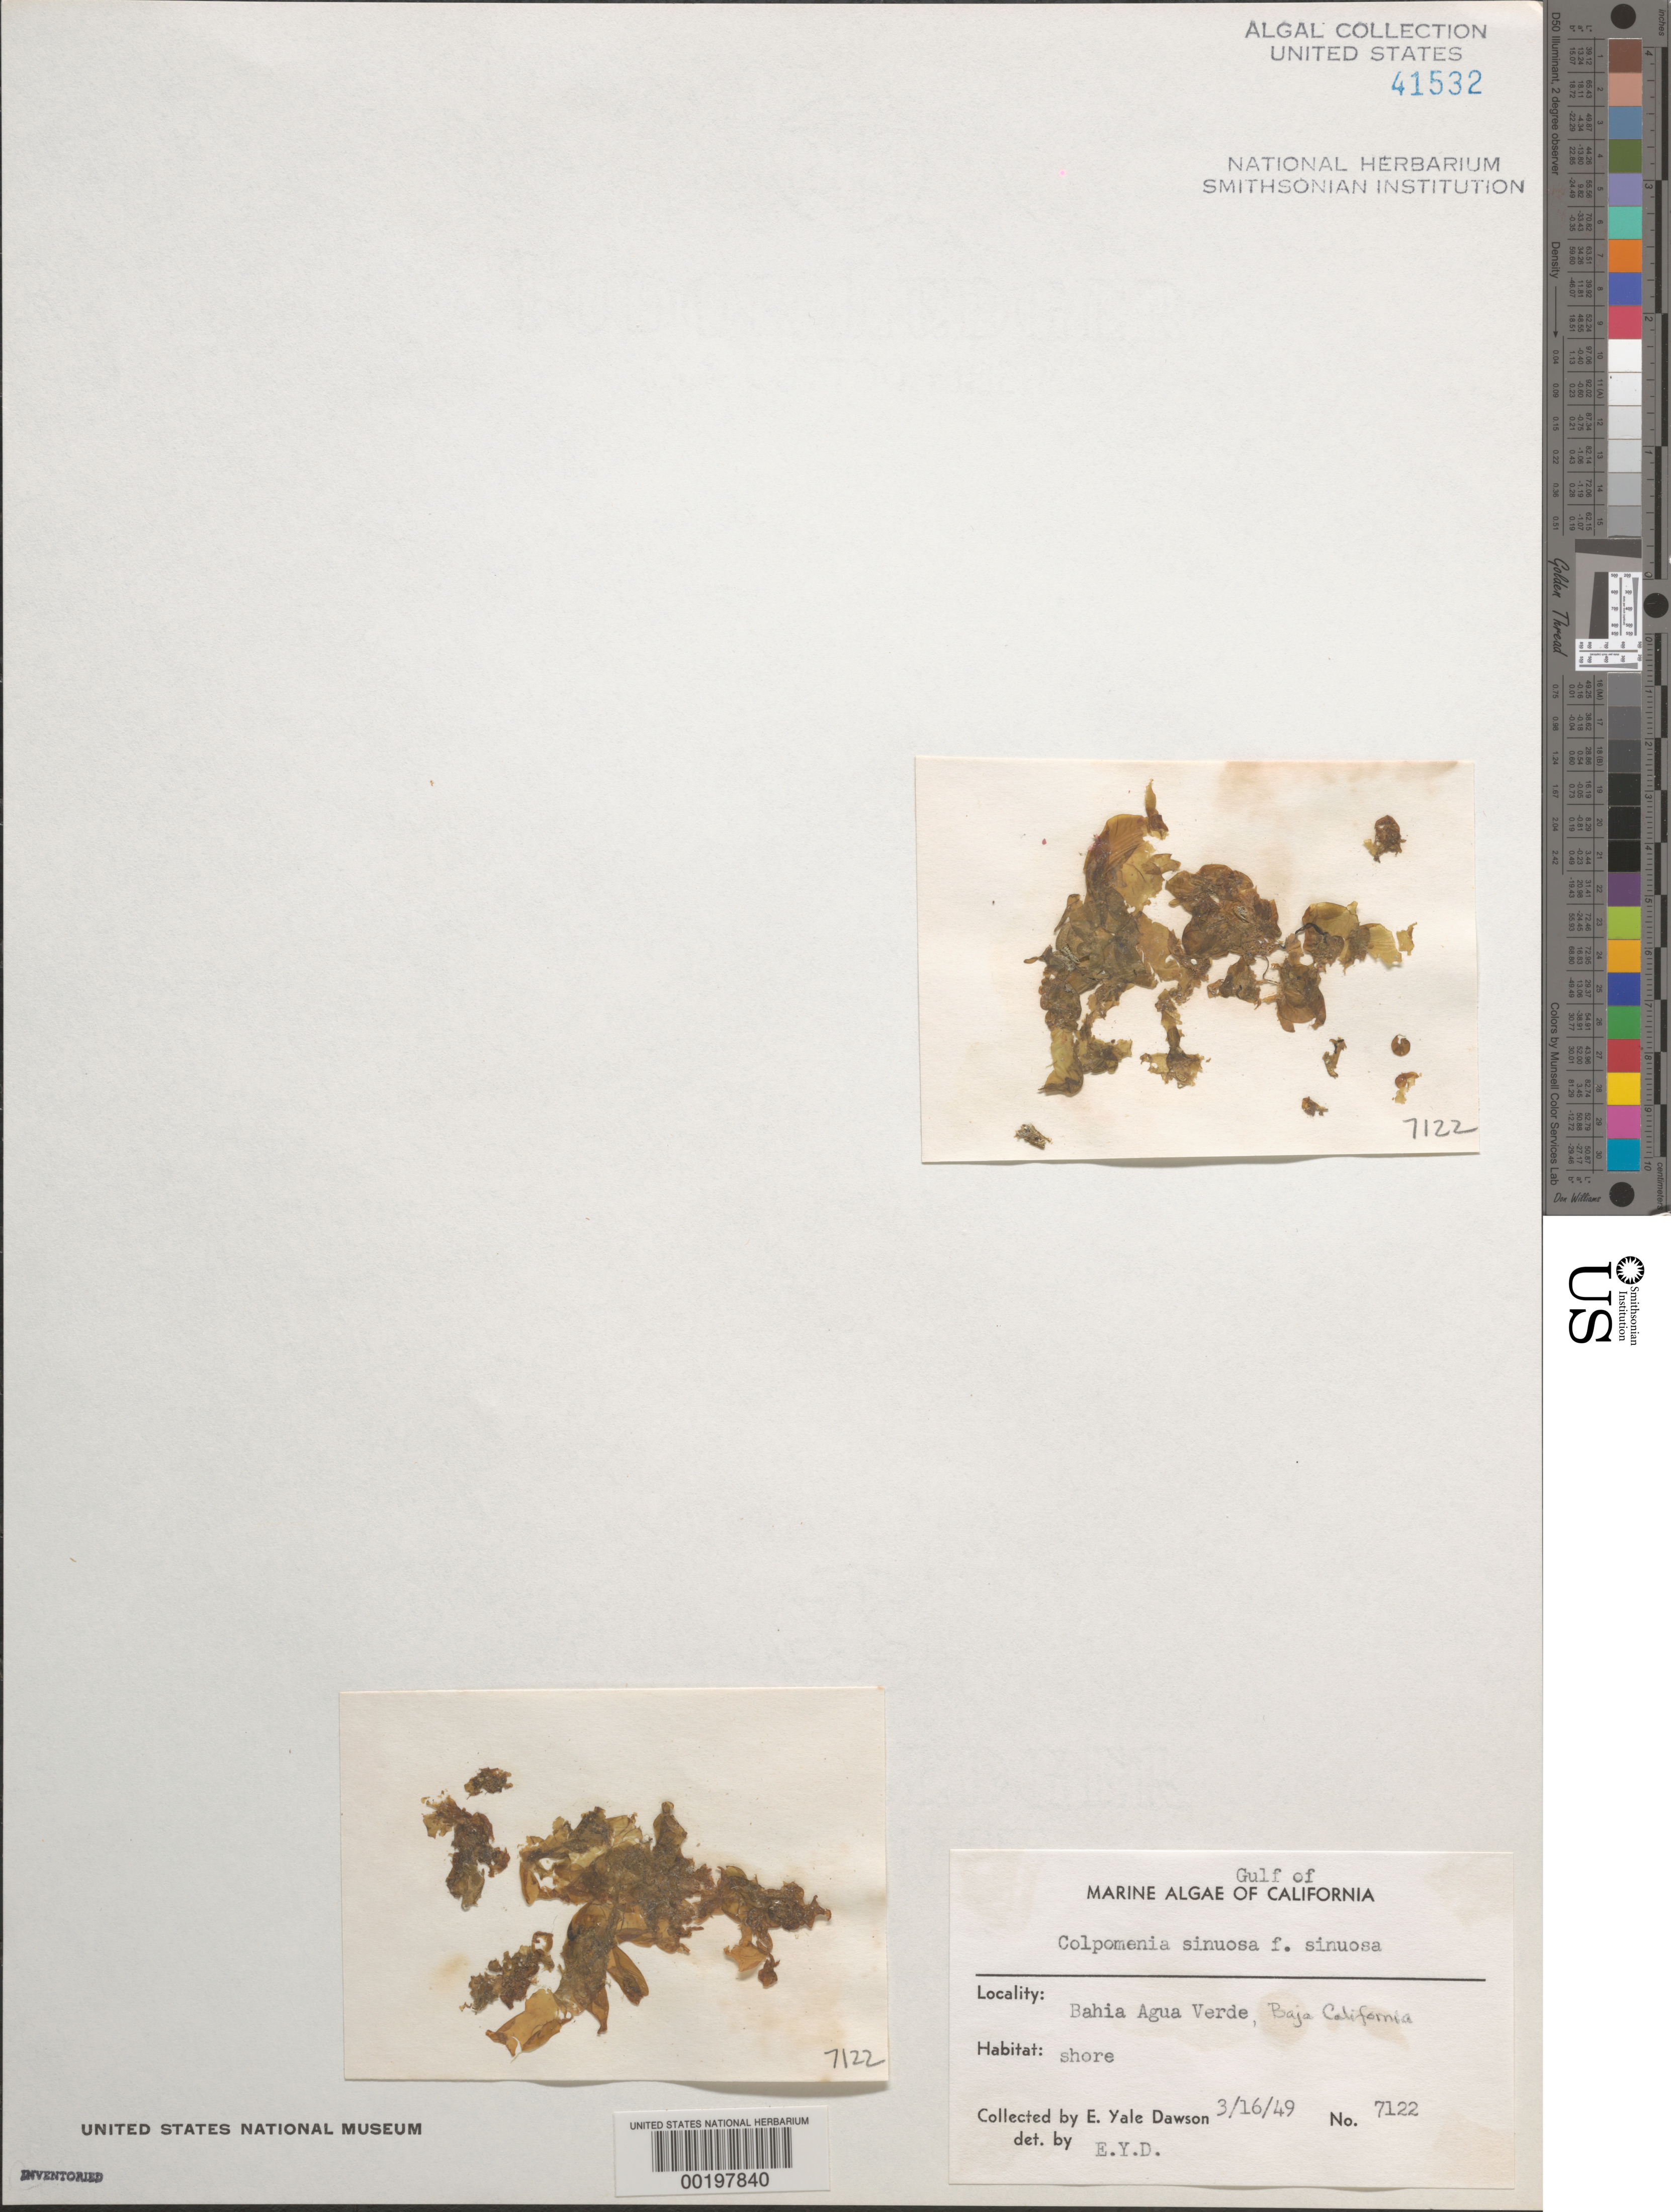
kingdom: Chromista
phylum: Ochrophyta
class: Phaeophyceae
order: Scytosiphonales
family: Scytosiphonaceae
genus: Colpomenia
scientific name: Colpomenia sinuosa f. sinuosa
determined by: Dawson, E. Y.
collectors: E. Y. Dawson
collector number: EYD 7122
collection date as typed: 16 Mar 1949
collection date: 1949-03-16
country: Mexico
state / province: Baja California Sur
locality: Bahia Agua Verde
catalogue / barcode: US 41532